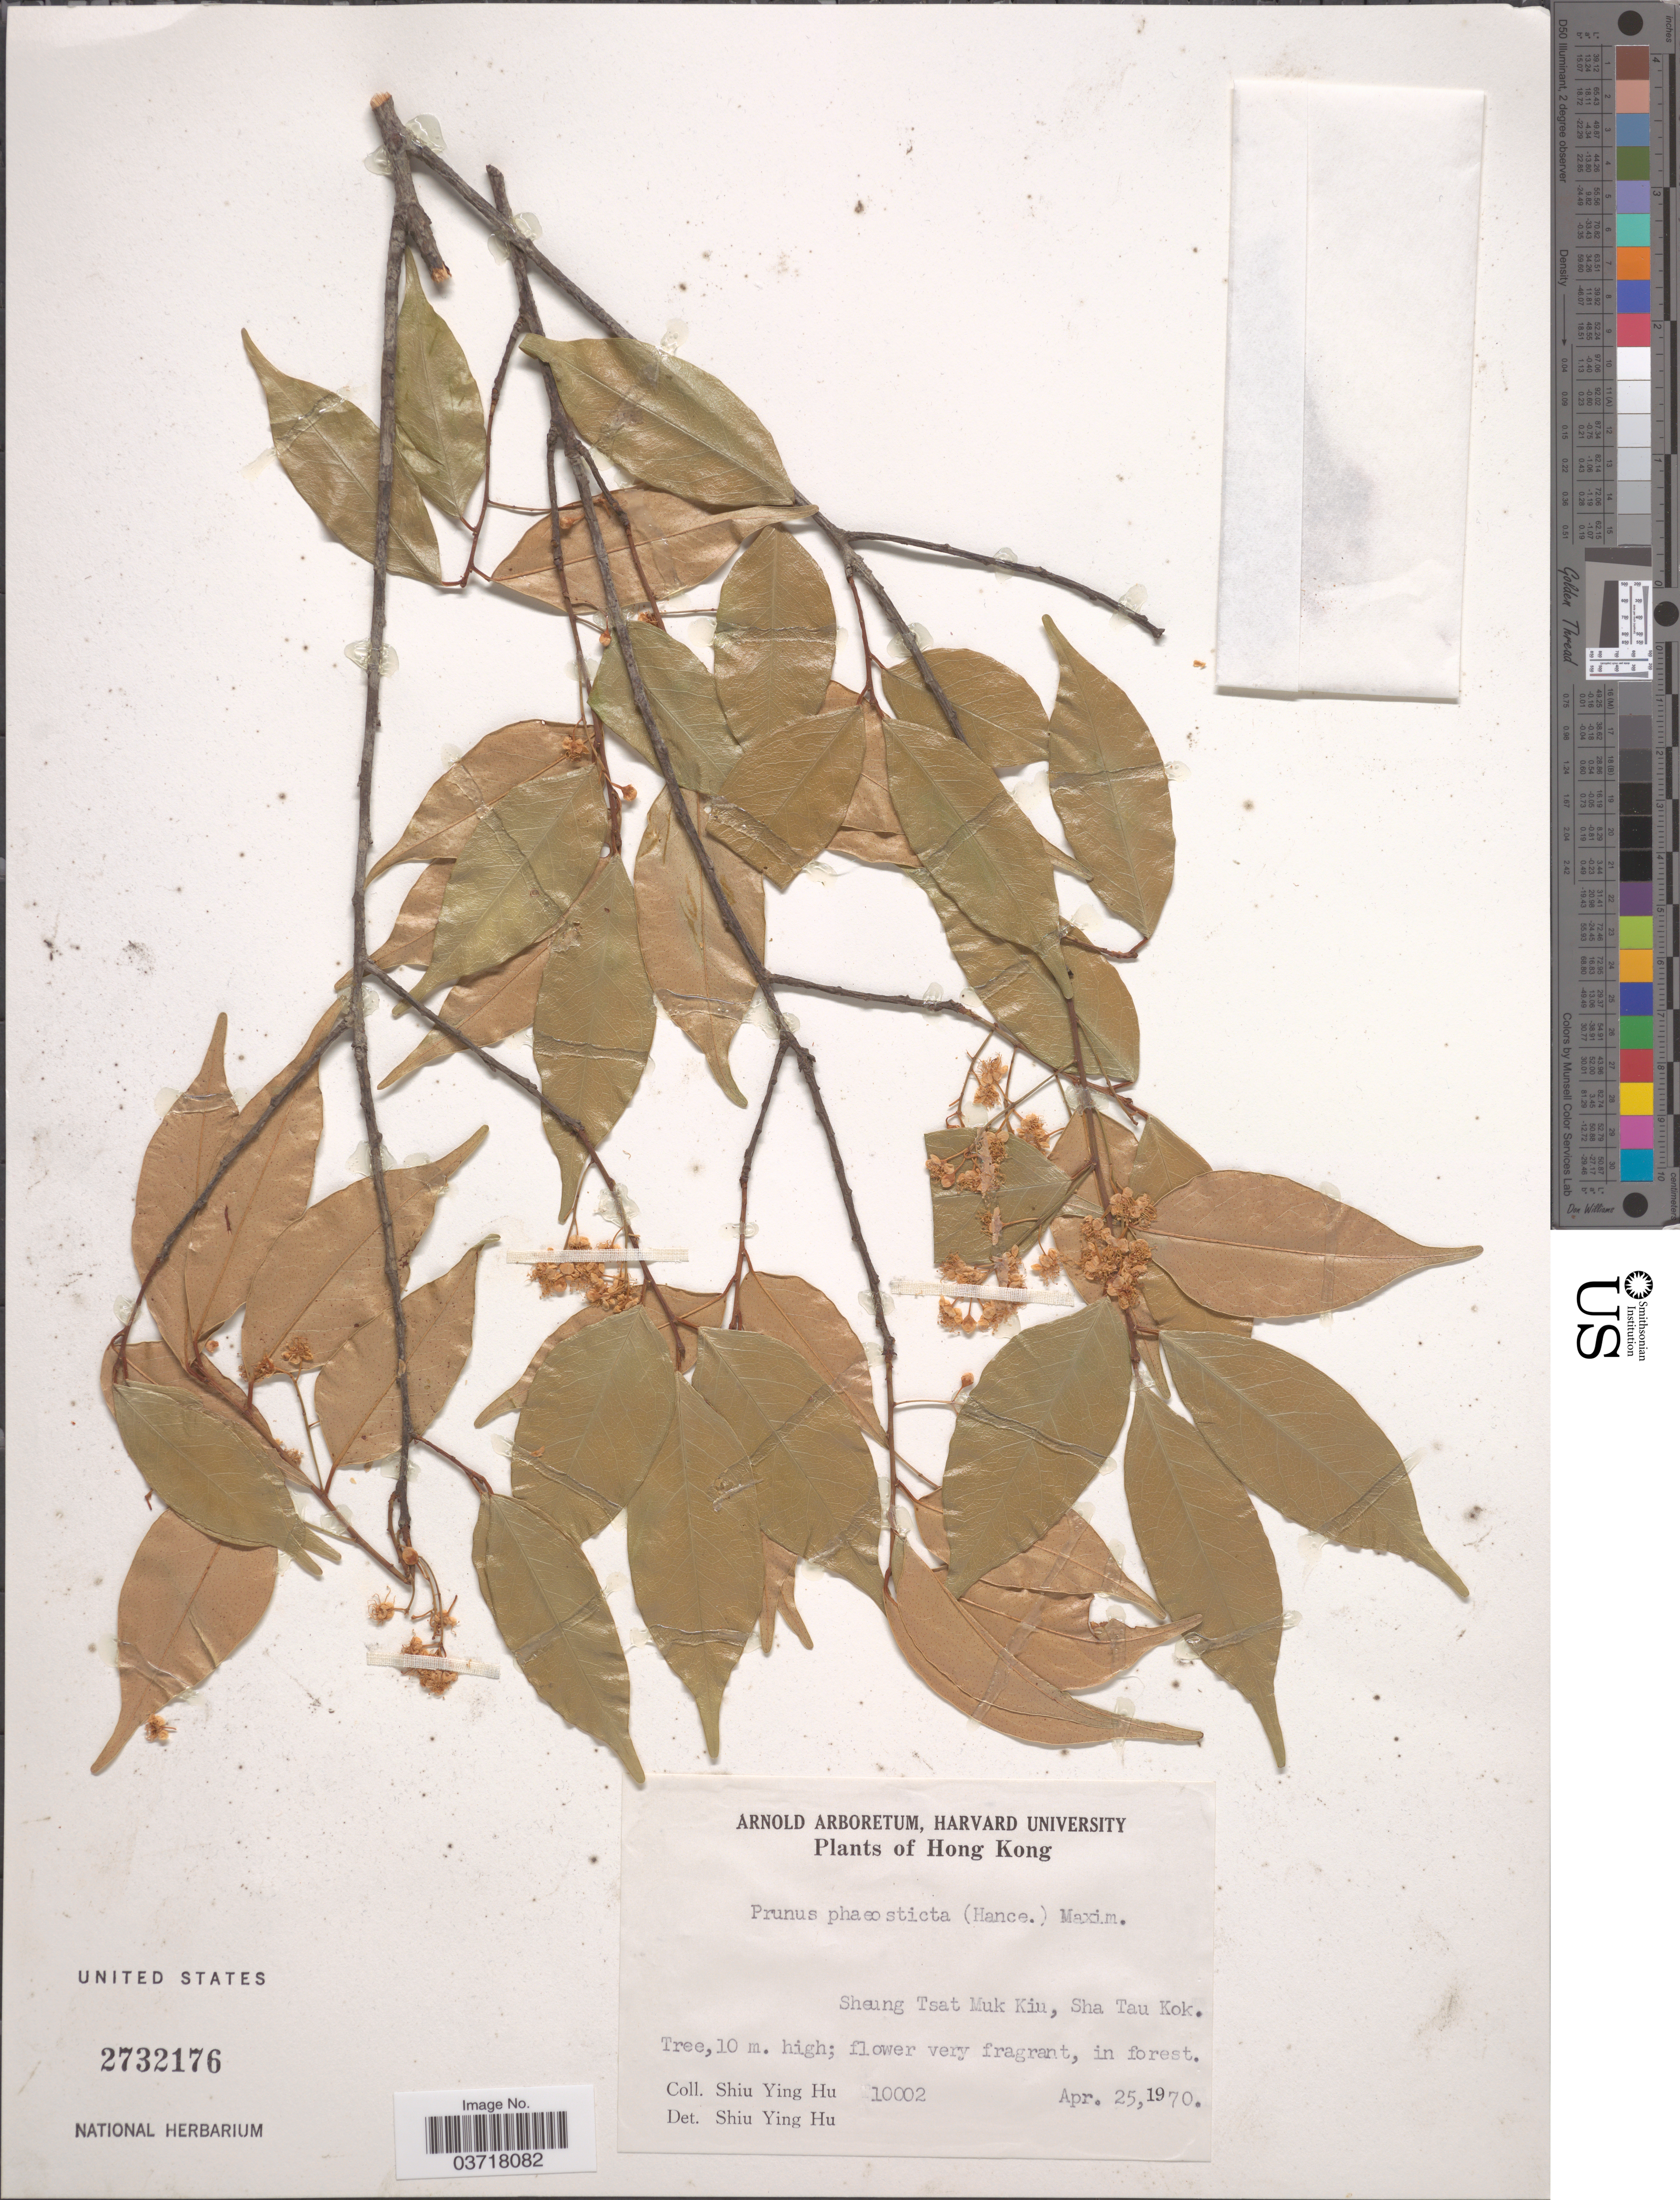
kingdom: Plantae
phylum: Tracheophyta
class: Magnoliopsida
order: Rosales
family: Rosaceae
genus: Prunus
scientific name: Prunus phaeosticta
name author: (Hance) Maxim.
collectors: S. Y. Hu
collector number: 10002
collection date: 1970-04-25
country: China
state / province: Hong Kong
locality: Sheung Tsat Muk Kiu, Sha Tau Kok.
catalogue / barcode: US 2732176